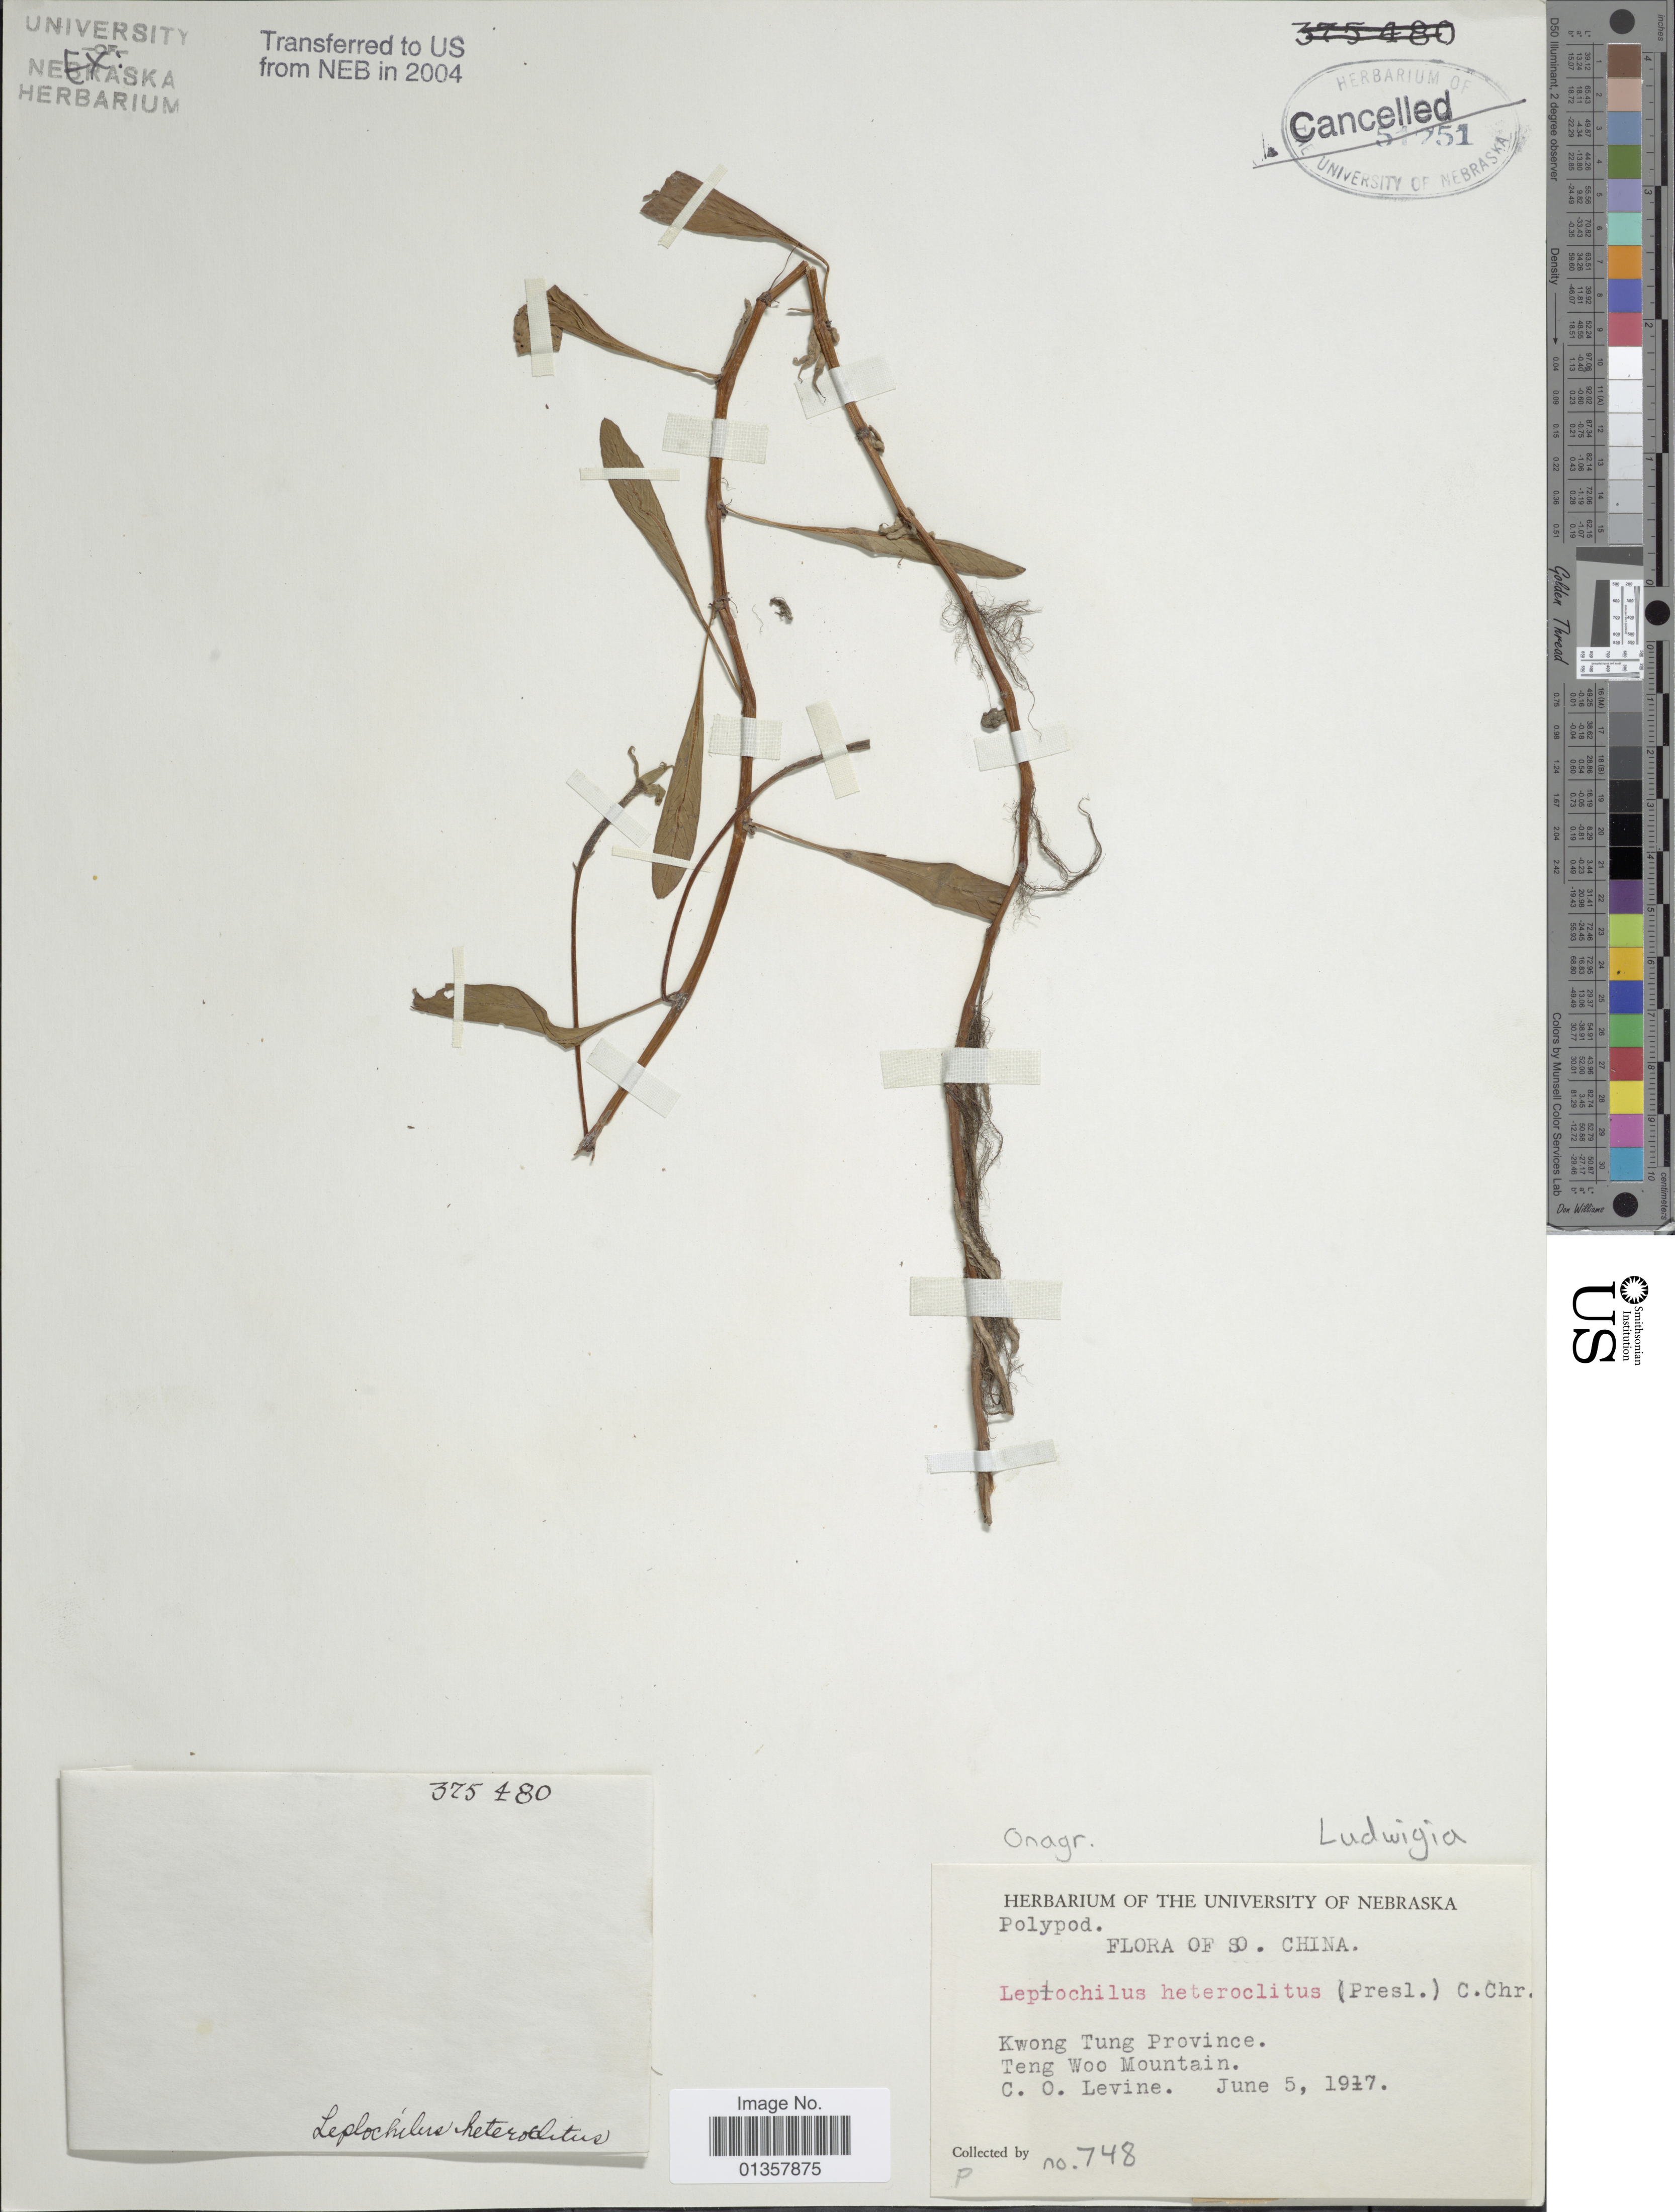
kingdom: Plantae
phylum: Tracheophyta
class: Magnoliopsida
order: Myrtales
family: Onagraceae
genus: Ludwigia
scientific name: Ludwigia sp.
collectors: C. O. Levine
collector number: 748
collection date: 1917-06-05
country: China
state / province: Guangdong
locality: Kwong Tung Province, Teng Woo Mountain